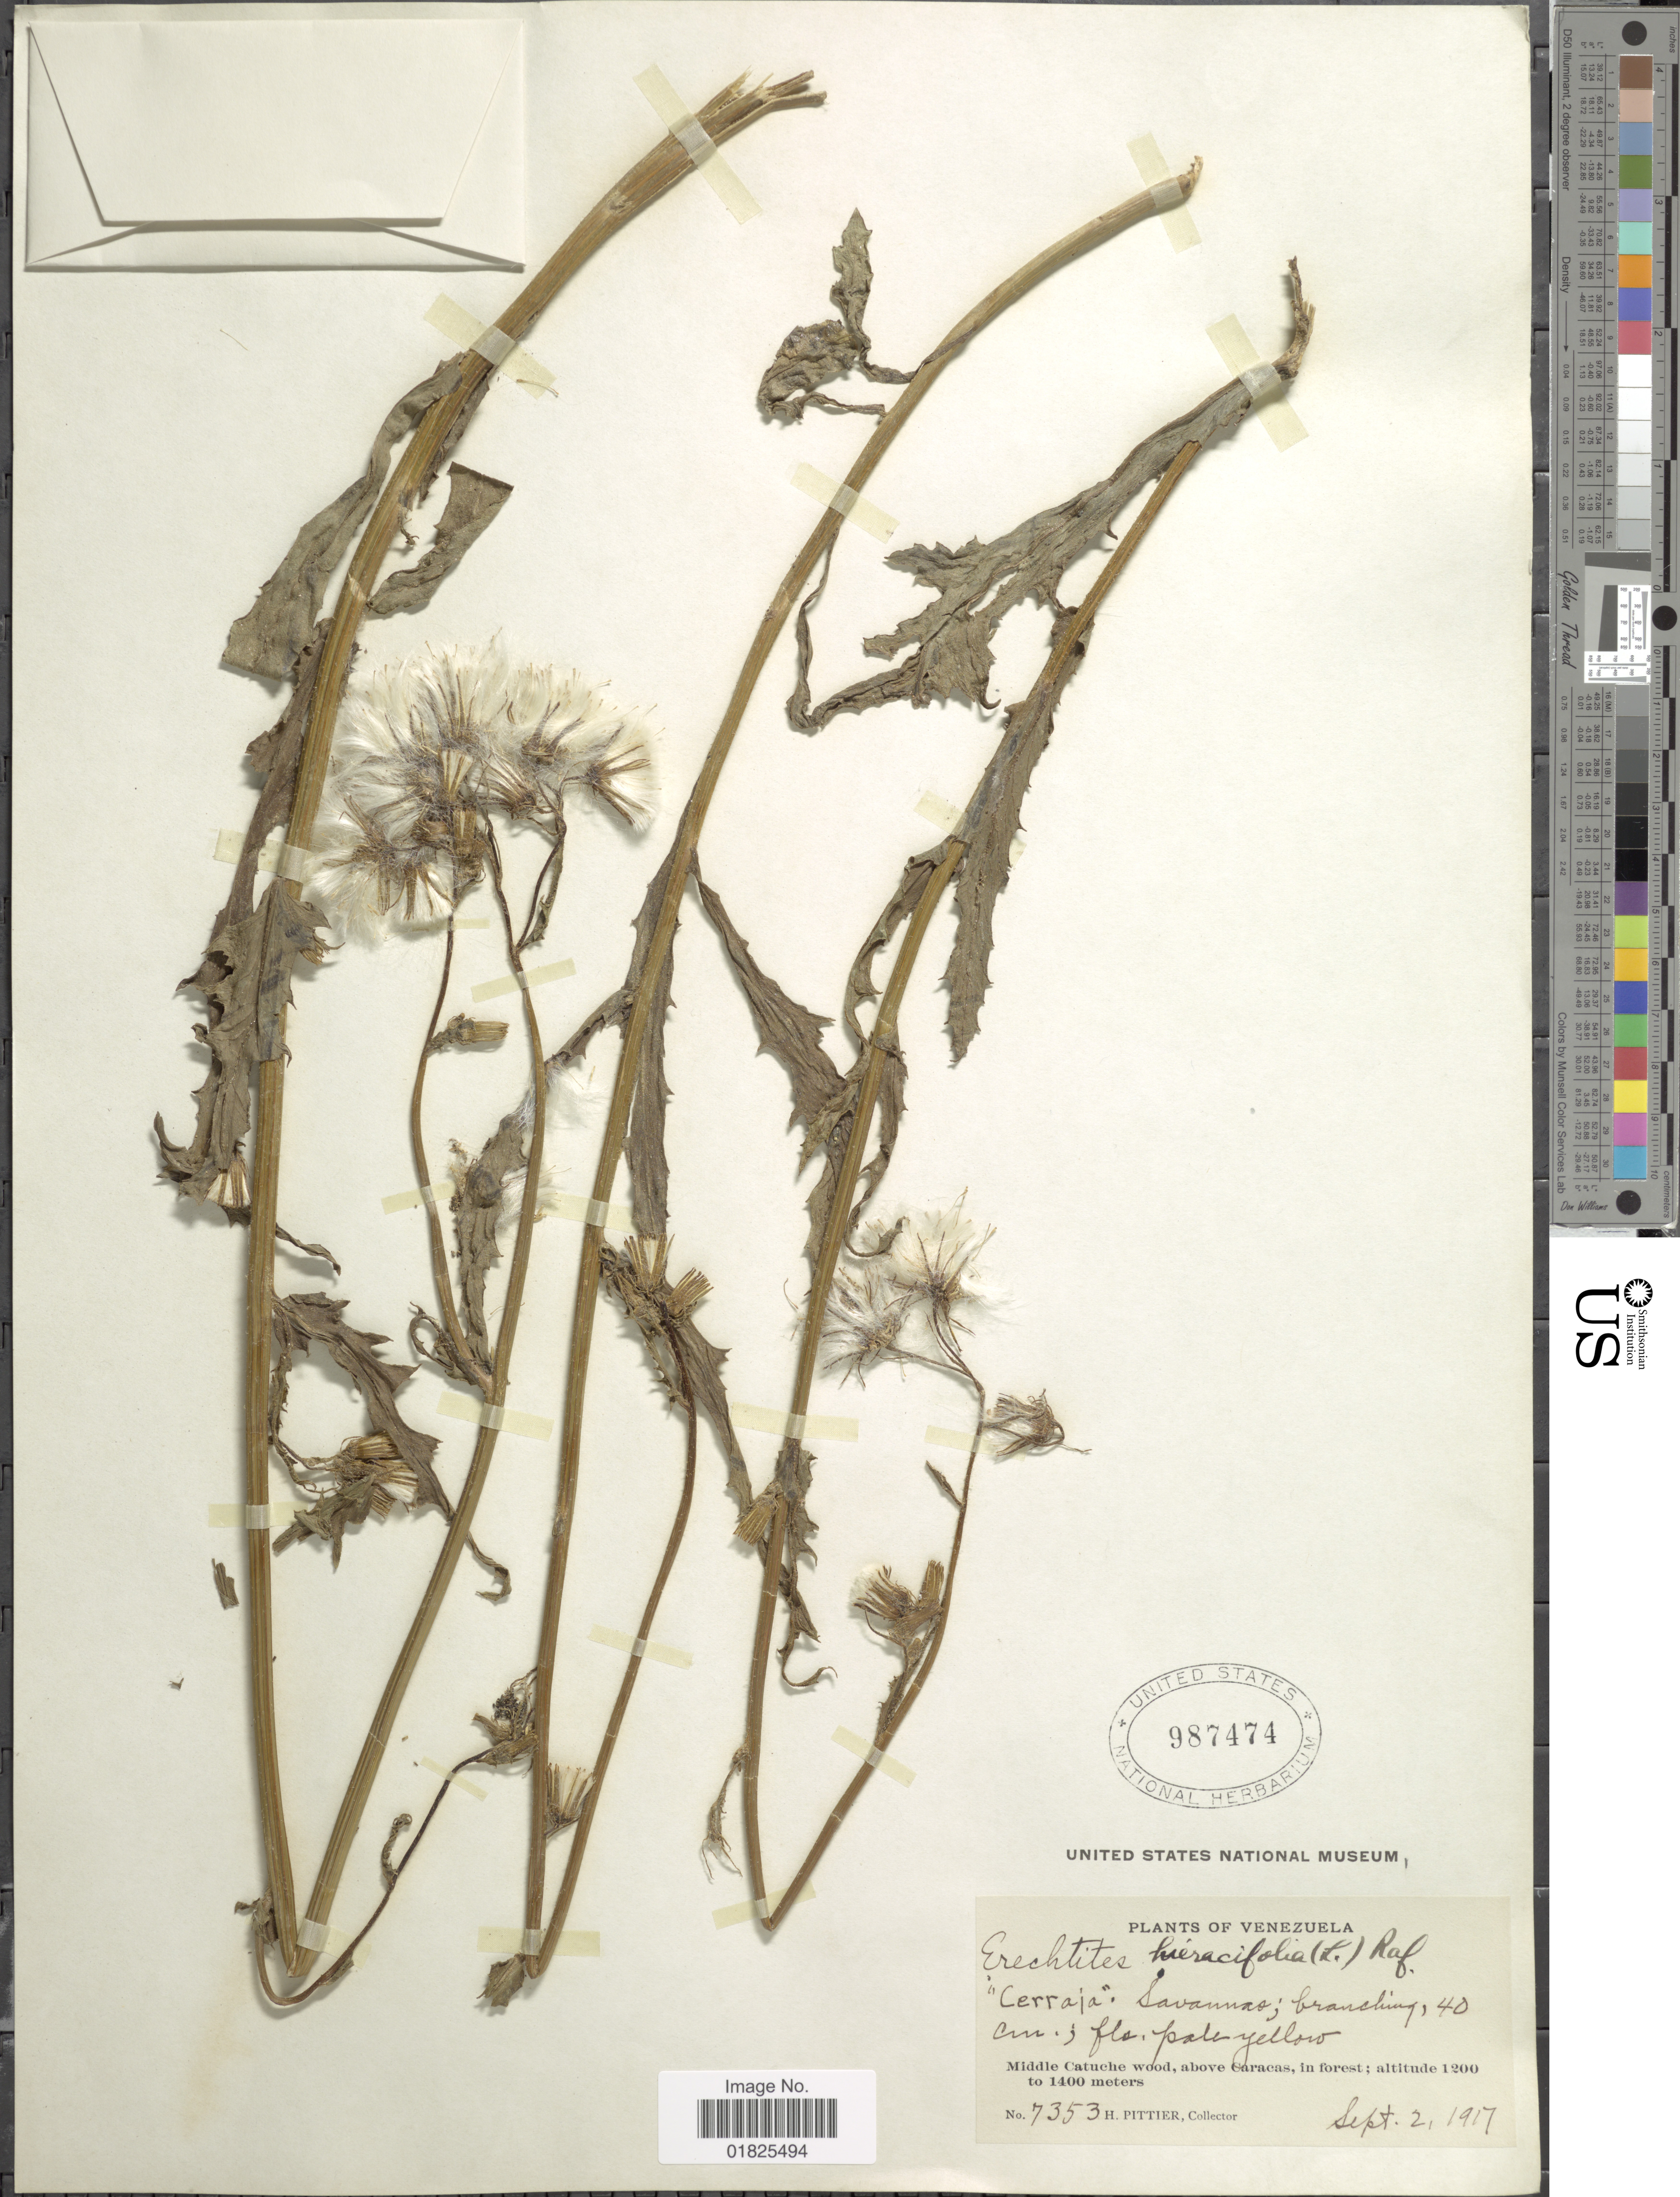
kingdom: Plantae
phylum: Tracheophyta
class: Magnoliopsida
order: Asterales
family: Asteraceae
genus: Erechtites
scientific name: Erechtites hieraciifolius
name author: (L.) Raf. ex DC.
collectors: H. F. Pittier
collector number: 7353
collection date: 1917-09-02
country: Venezuela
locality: Middle Catuche wood, above Caracas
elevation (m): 1200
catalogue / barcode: US 987474